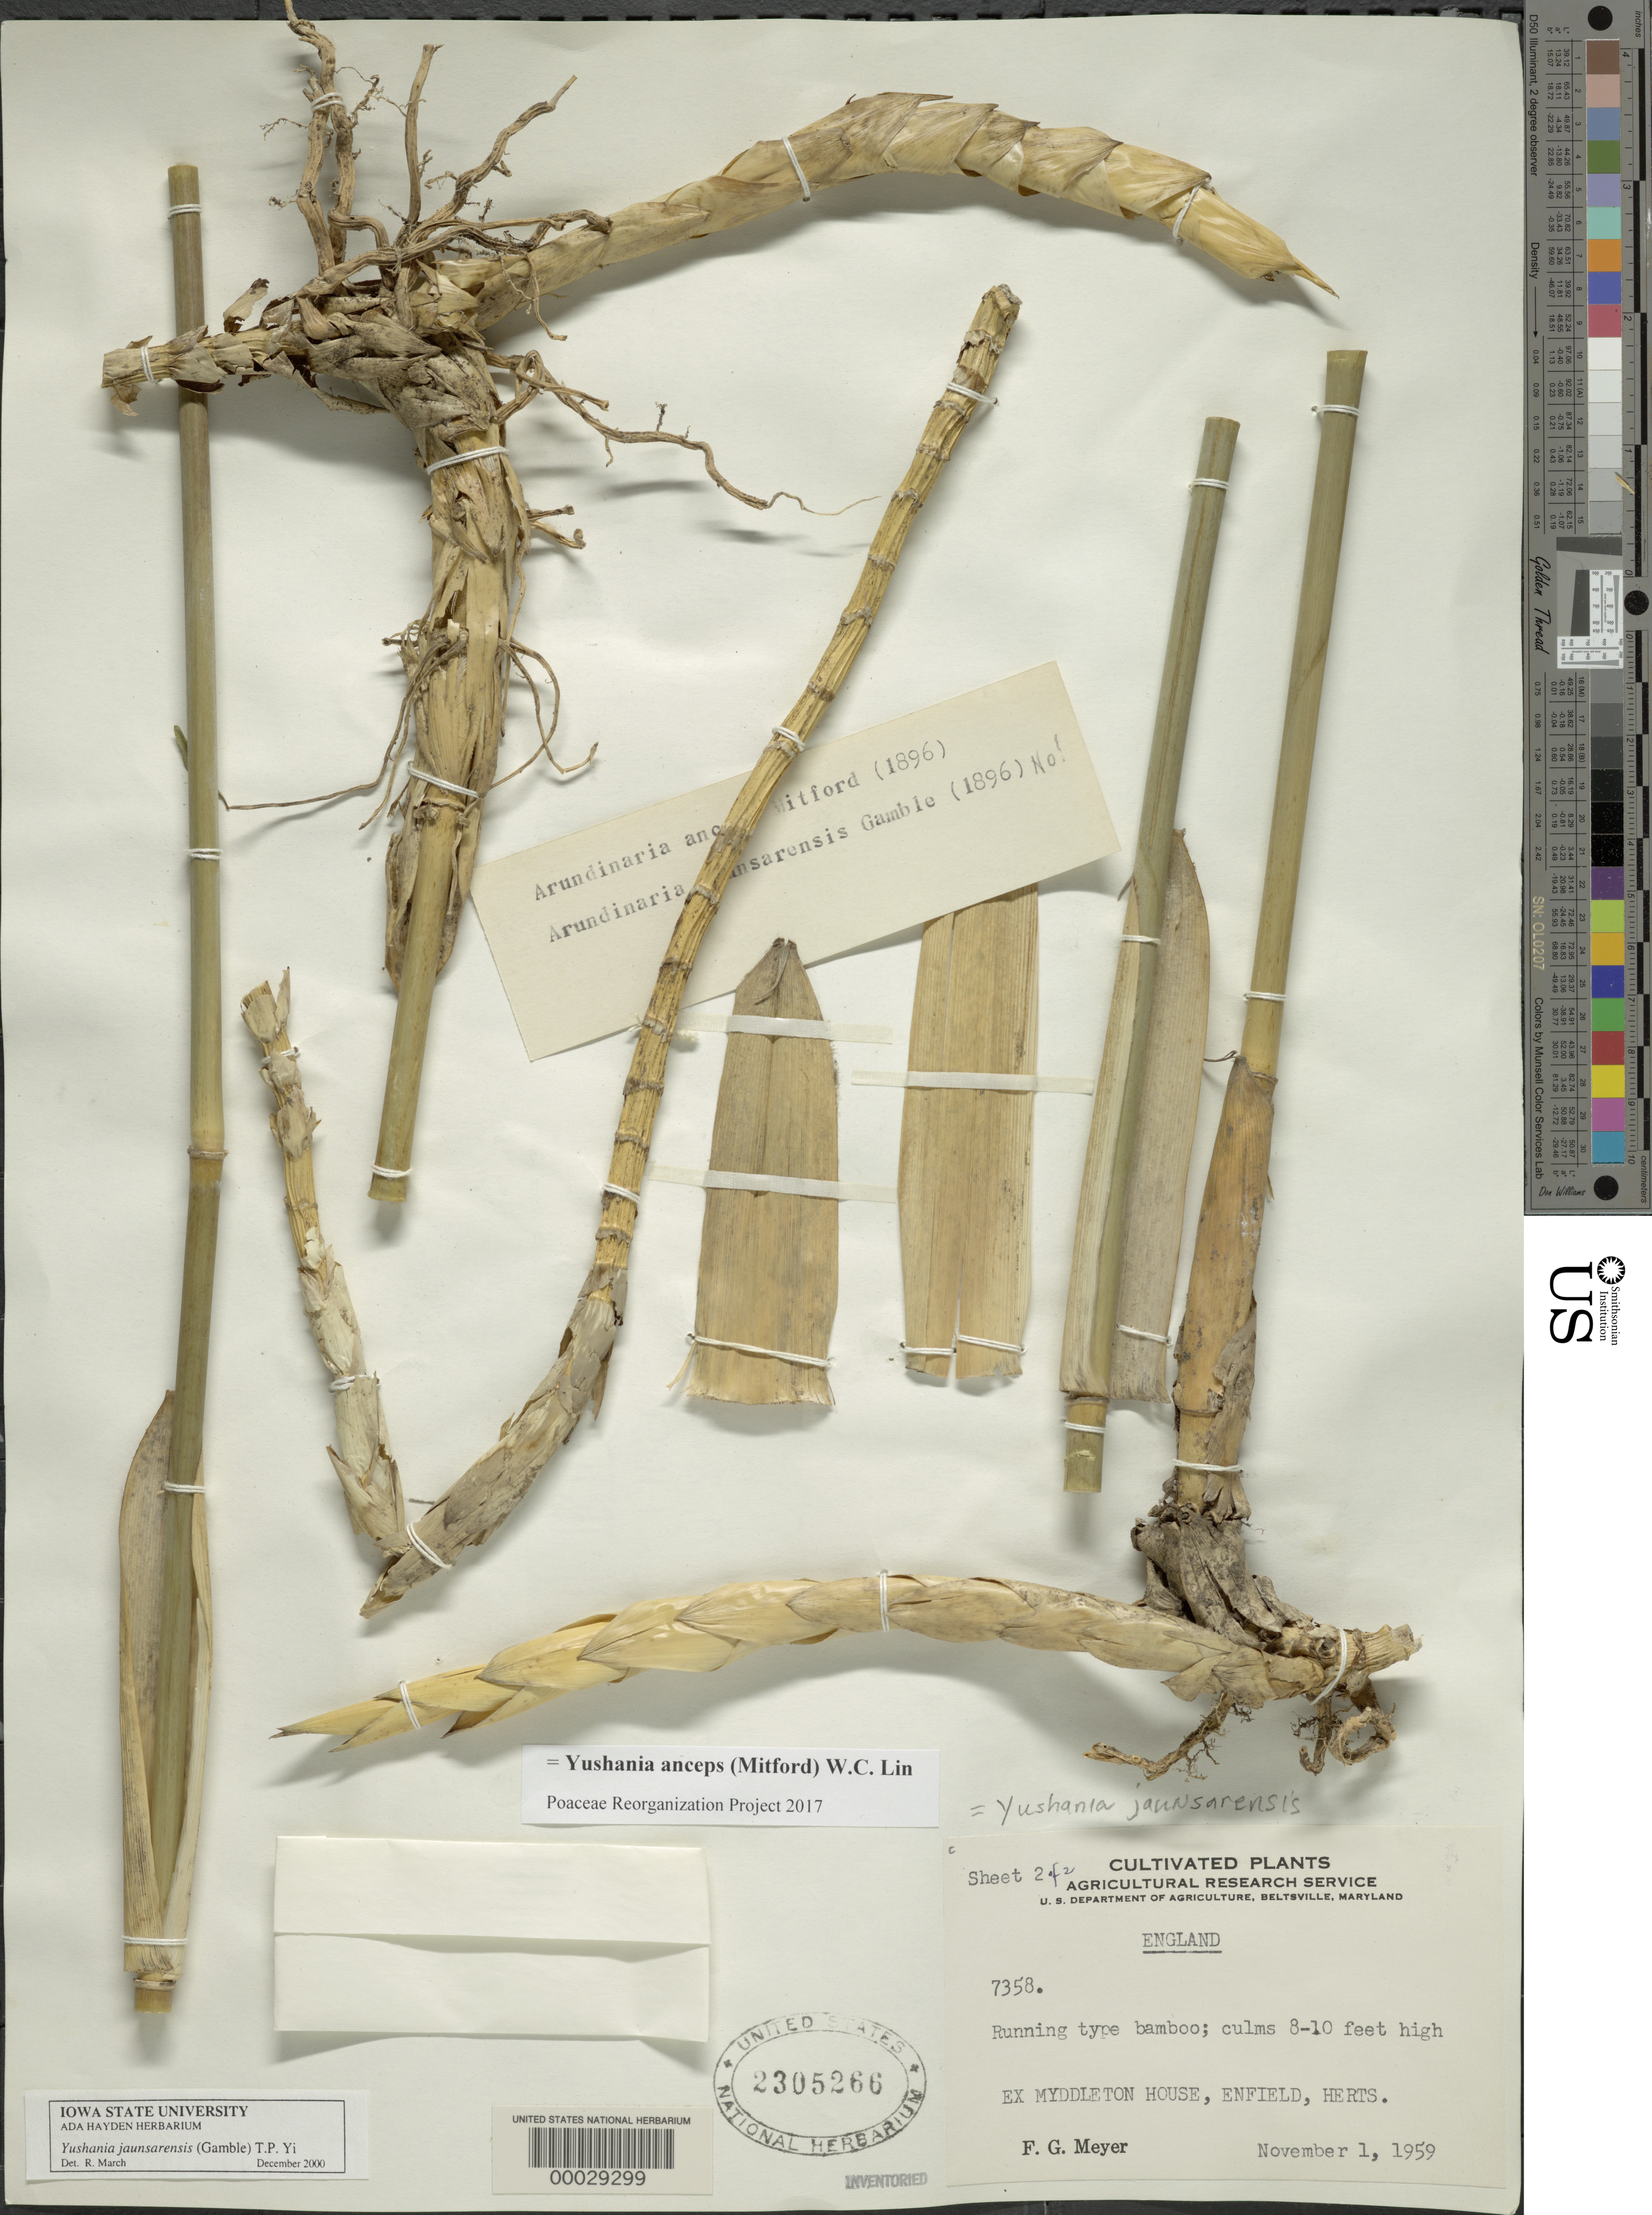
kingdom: Plantae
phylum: Tracheophyta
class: Liliopsida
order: Poales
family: Poaceae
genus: Yushania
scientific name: Yushania anceps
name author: (Mitford) W.C. Lin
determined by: Poaceae Reorganization Project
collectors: F. G. Meyer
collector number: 7358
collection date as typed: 01 Nov 1959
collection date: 1959-11-01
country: United Kingdom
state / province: England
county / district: Hertfordshire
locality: Middleton House, Enfieldn Herts.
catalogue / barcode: US 2305266